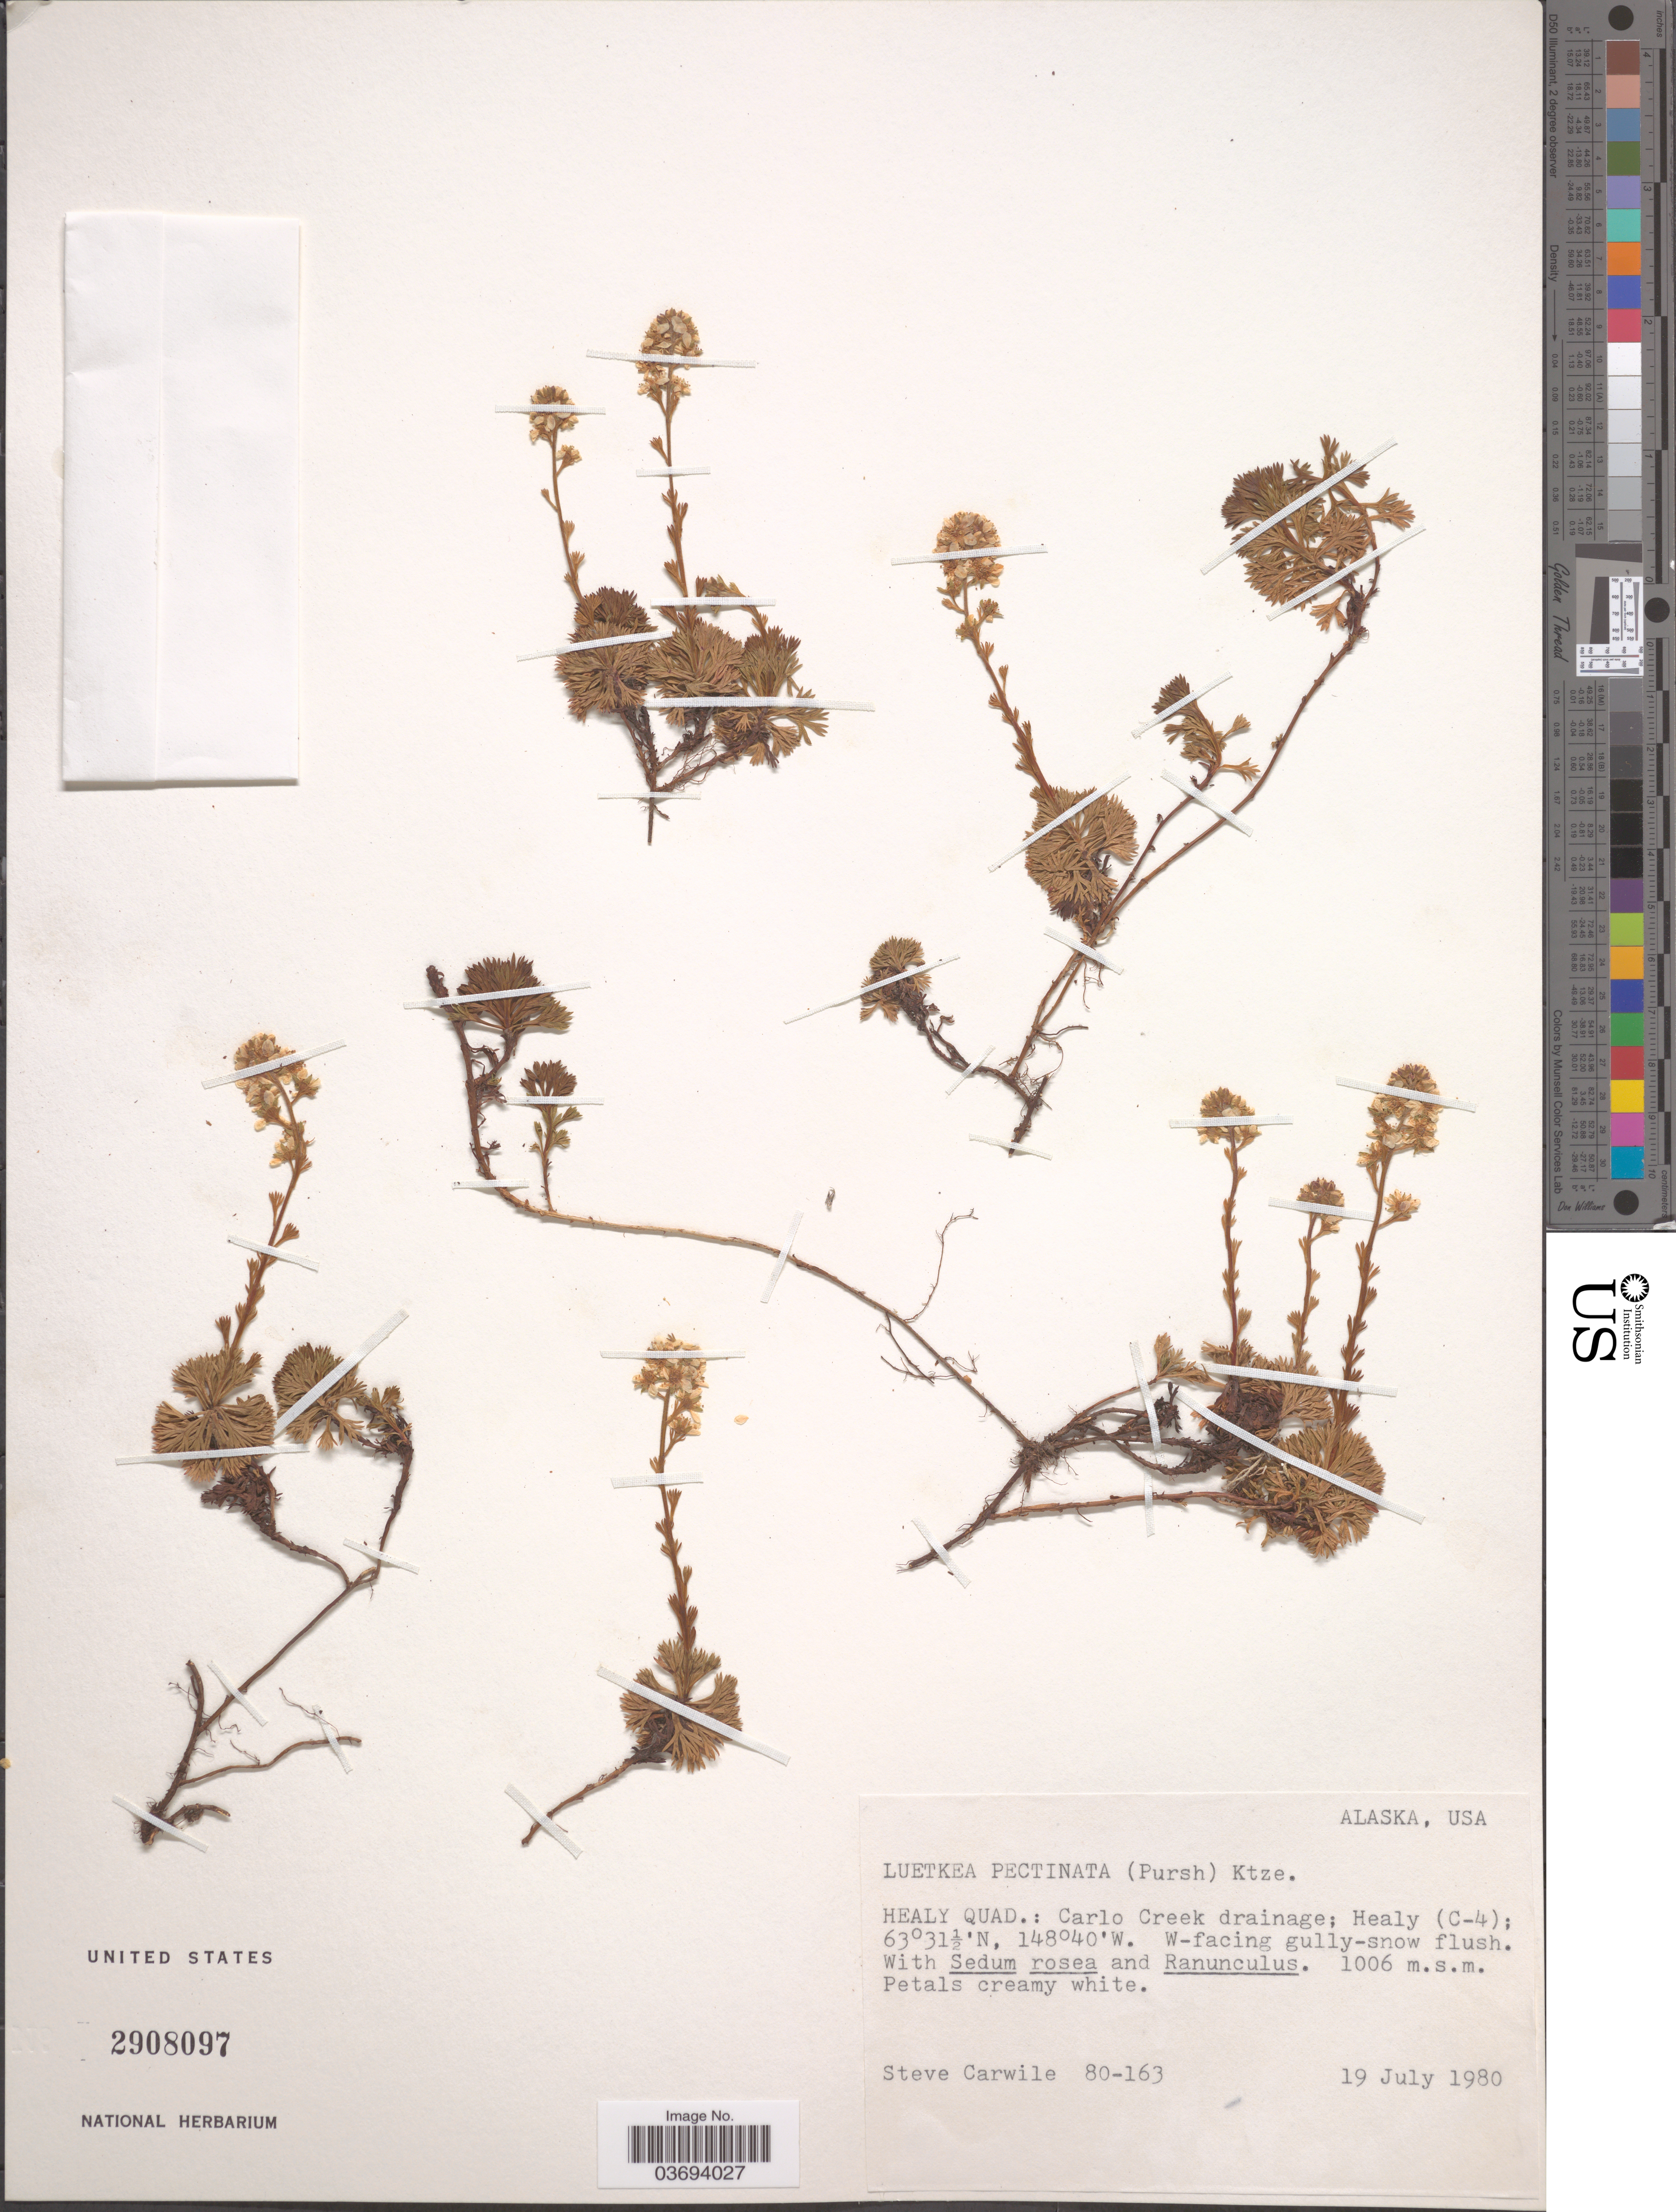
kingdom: Plantae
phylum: Tracheophyta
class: Magnoliopsida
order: Rosales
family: Rosaceae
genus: Luetkea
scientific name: Luetkea pectinata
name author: (Pursh) Kuntze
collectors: S. Carwile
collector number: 80-163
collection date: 1980-07-19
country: United States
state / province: Alaska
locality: Healy Quad.: Carlo Creek drainage; Healy (C-4).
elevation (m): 1006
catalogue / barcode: US 2908097